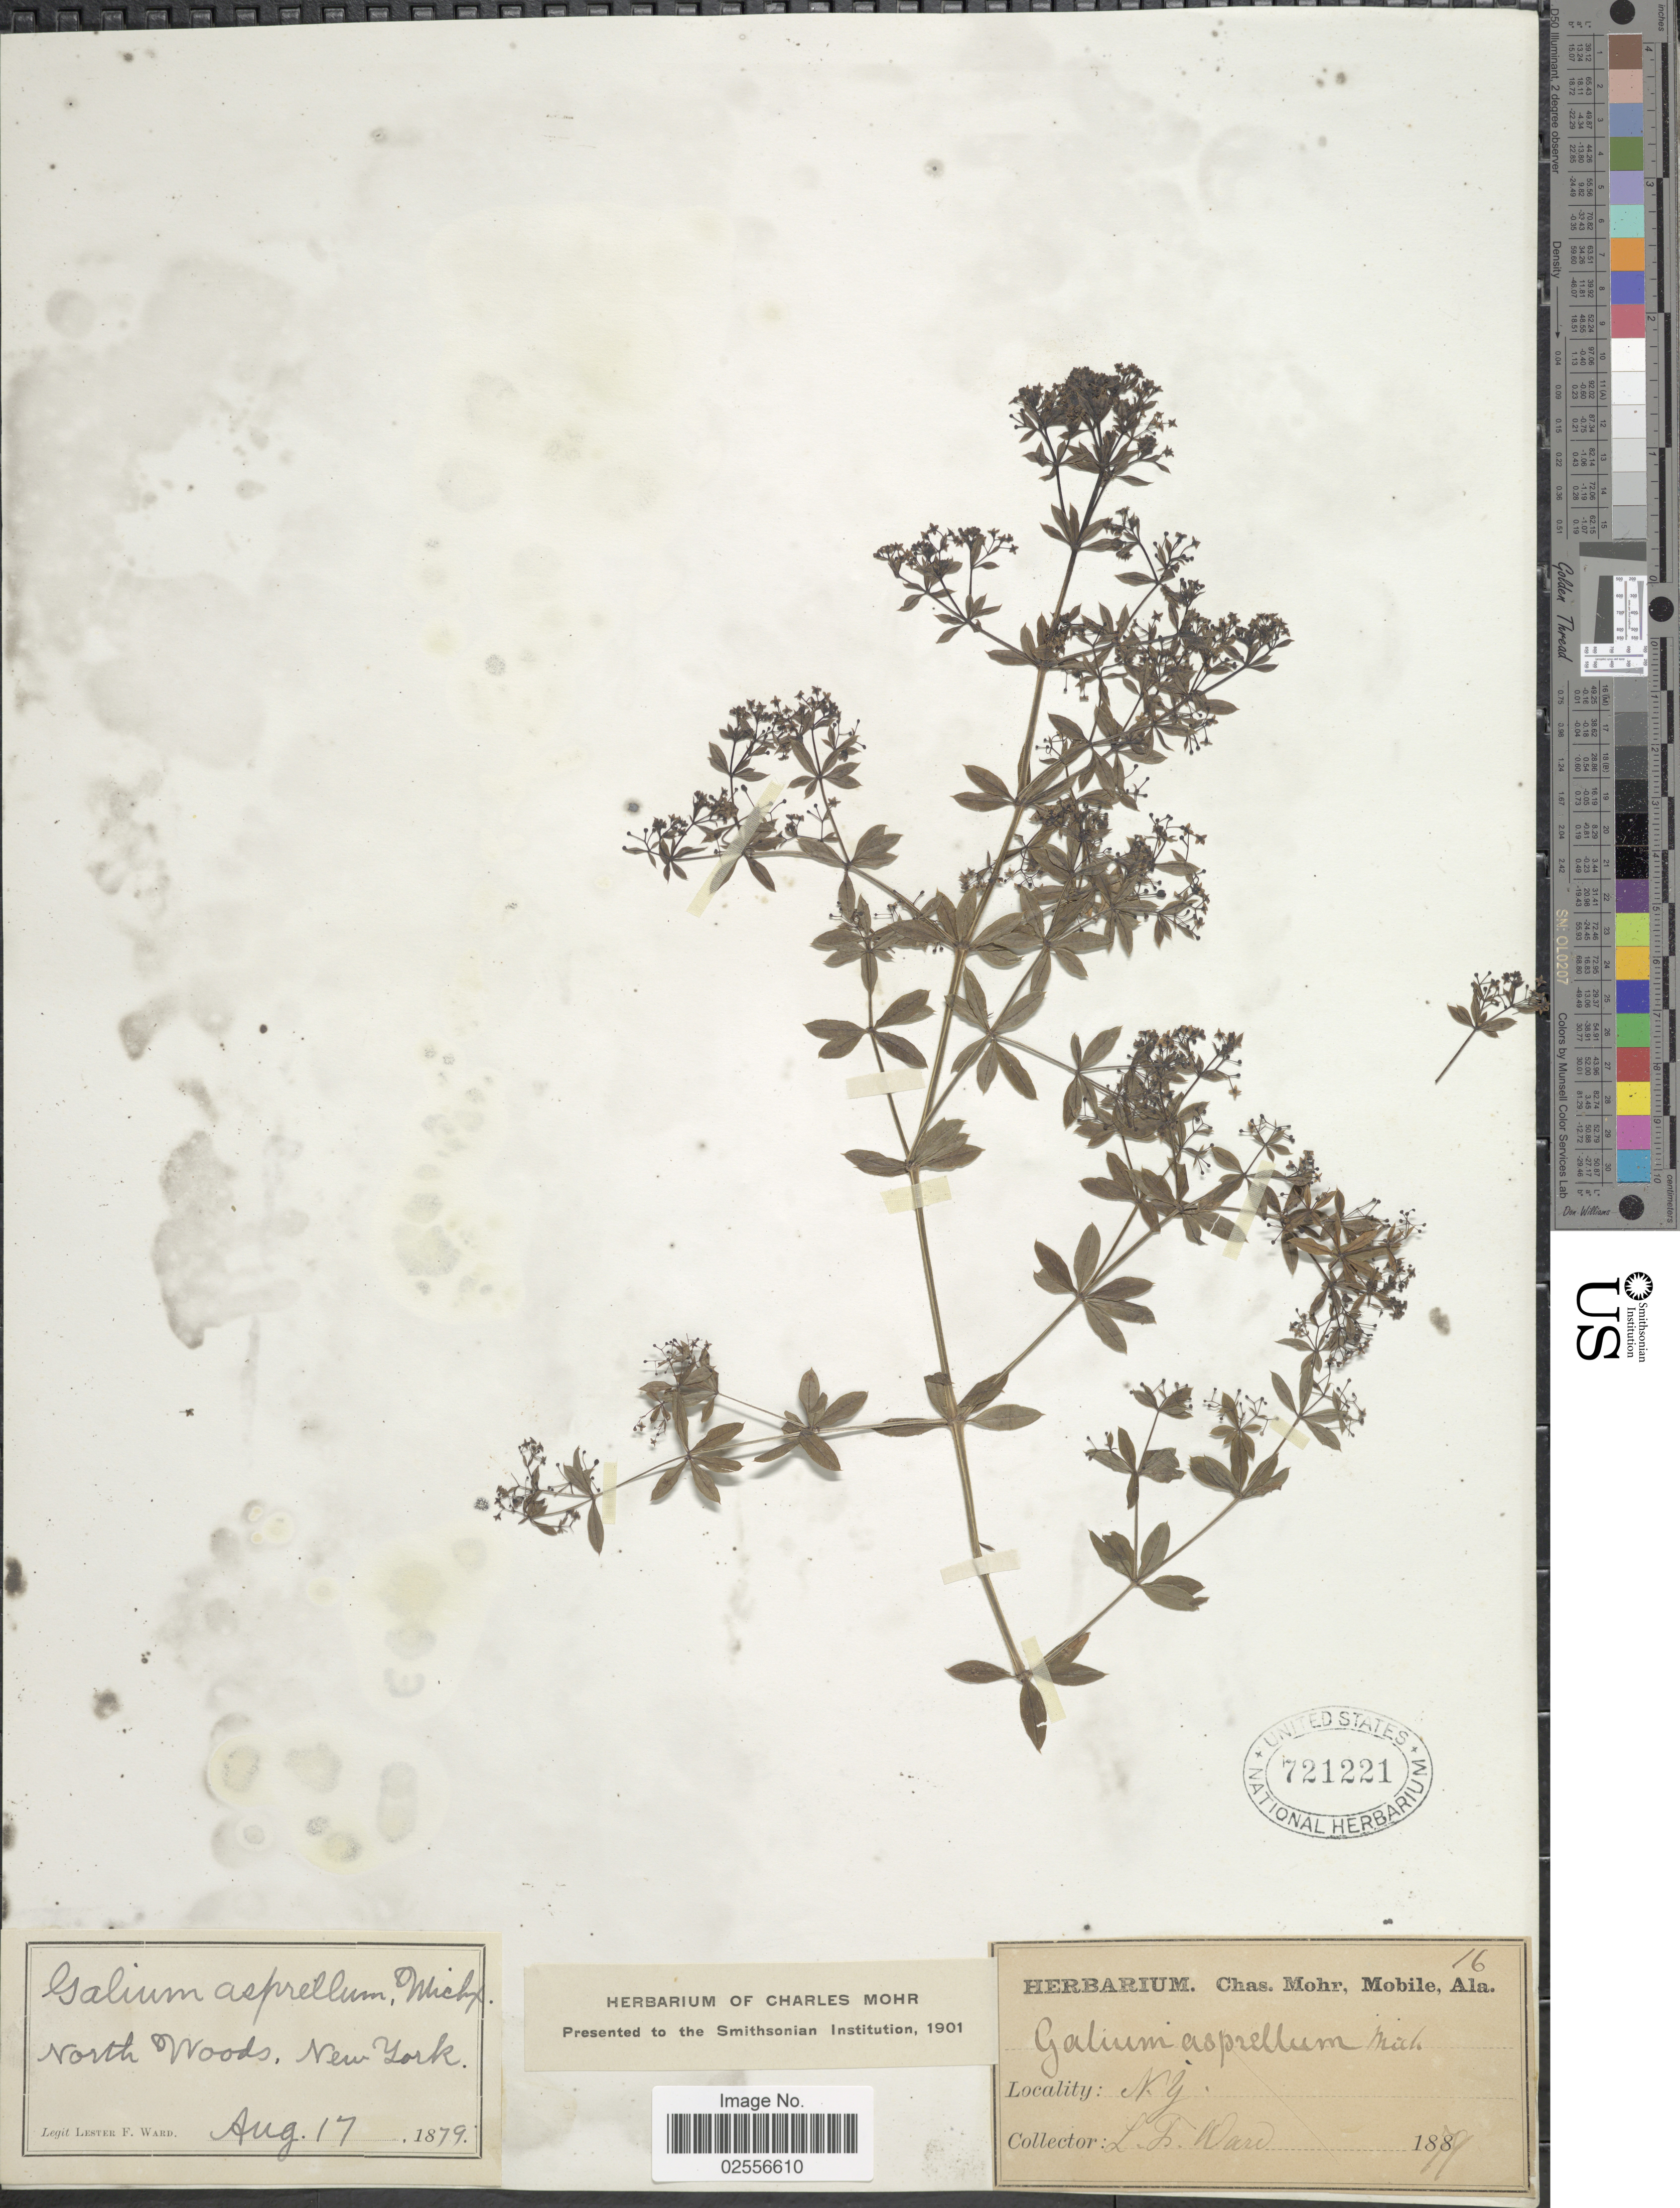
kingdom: Plantae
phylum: Tracheophyta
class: Magnoliopsida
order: Gentianales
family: Rubiaceae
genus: Galium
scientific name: Galium asprellum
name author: Michx.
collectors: L. F. Ward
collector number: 16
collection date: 1879-08-17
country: United States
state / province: New York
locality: North Woods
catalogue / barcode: US 721121